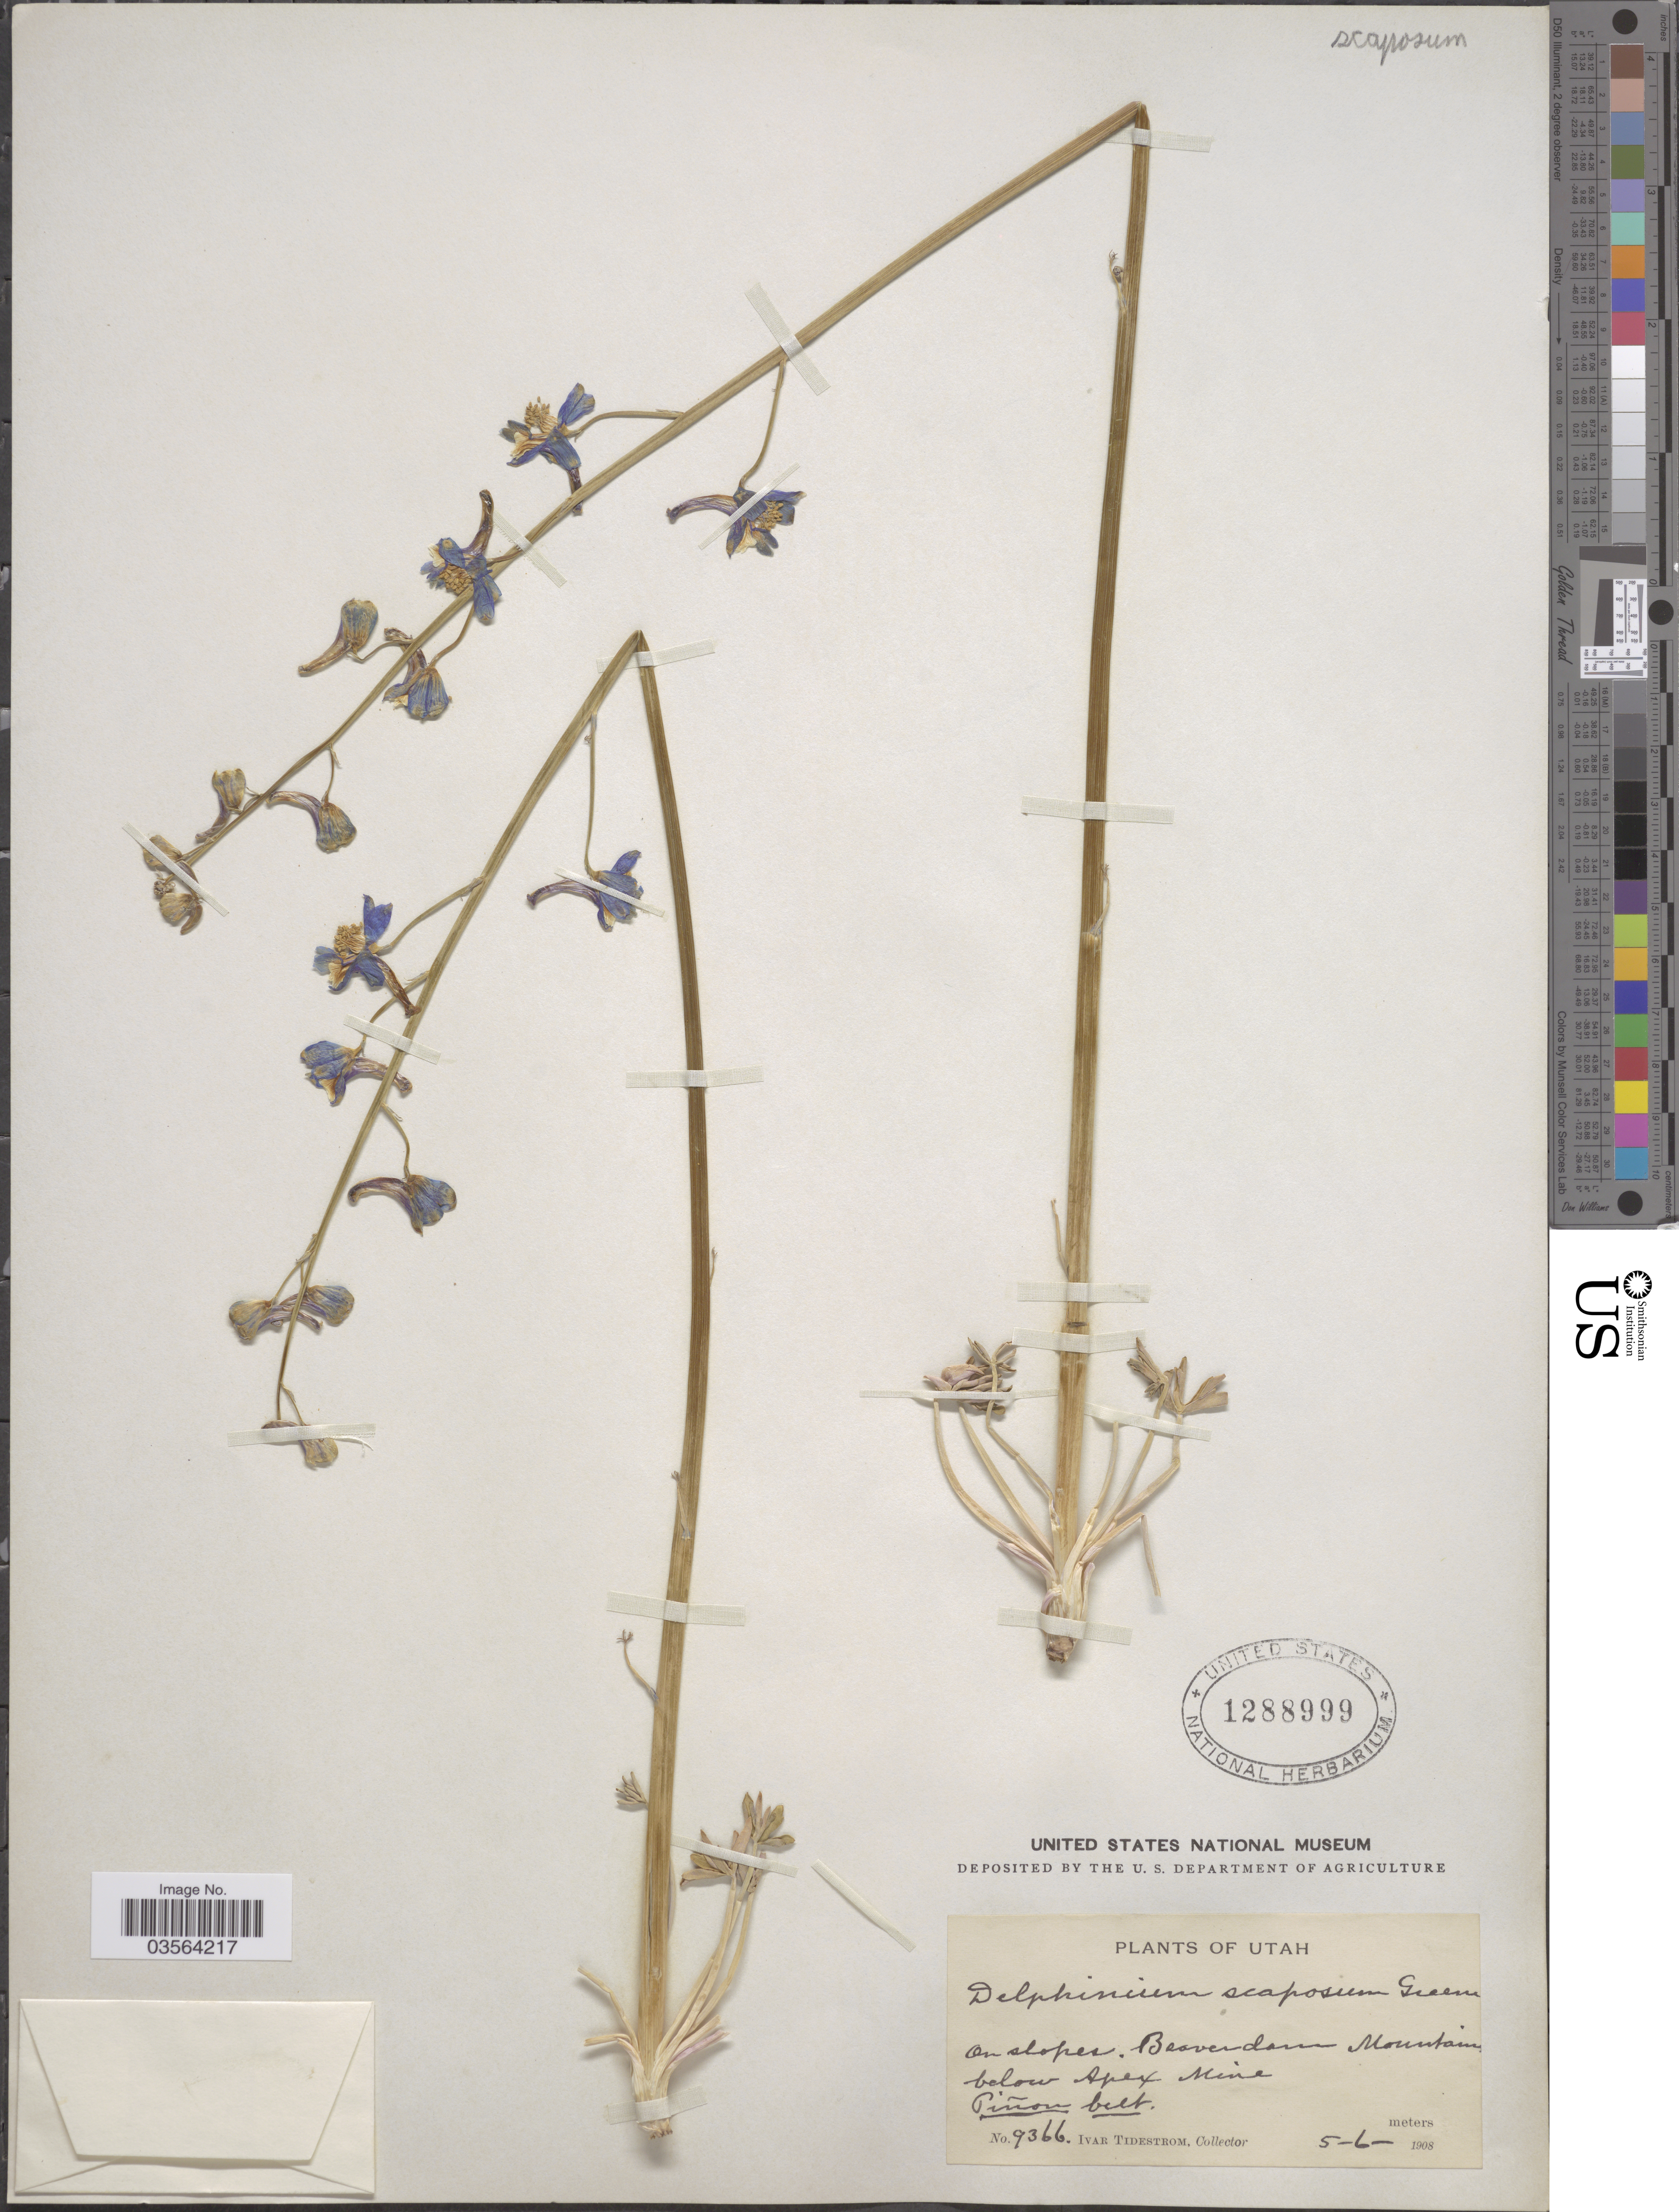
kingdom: Plantae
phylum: Tracheophyta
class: Magnoliopsida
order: Ranunculales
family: Ranunculaceae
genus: Delphinium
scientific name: Delphinium scaposum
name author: Greene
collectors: I. F. Tidestrom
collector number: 9366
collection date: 1908-05-06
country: United States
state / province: Utah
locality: On slopes. Beaverdam Mountains below Apex Mine.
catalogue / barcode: US 1288999